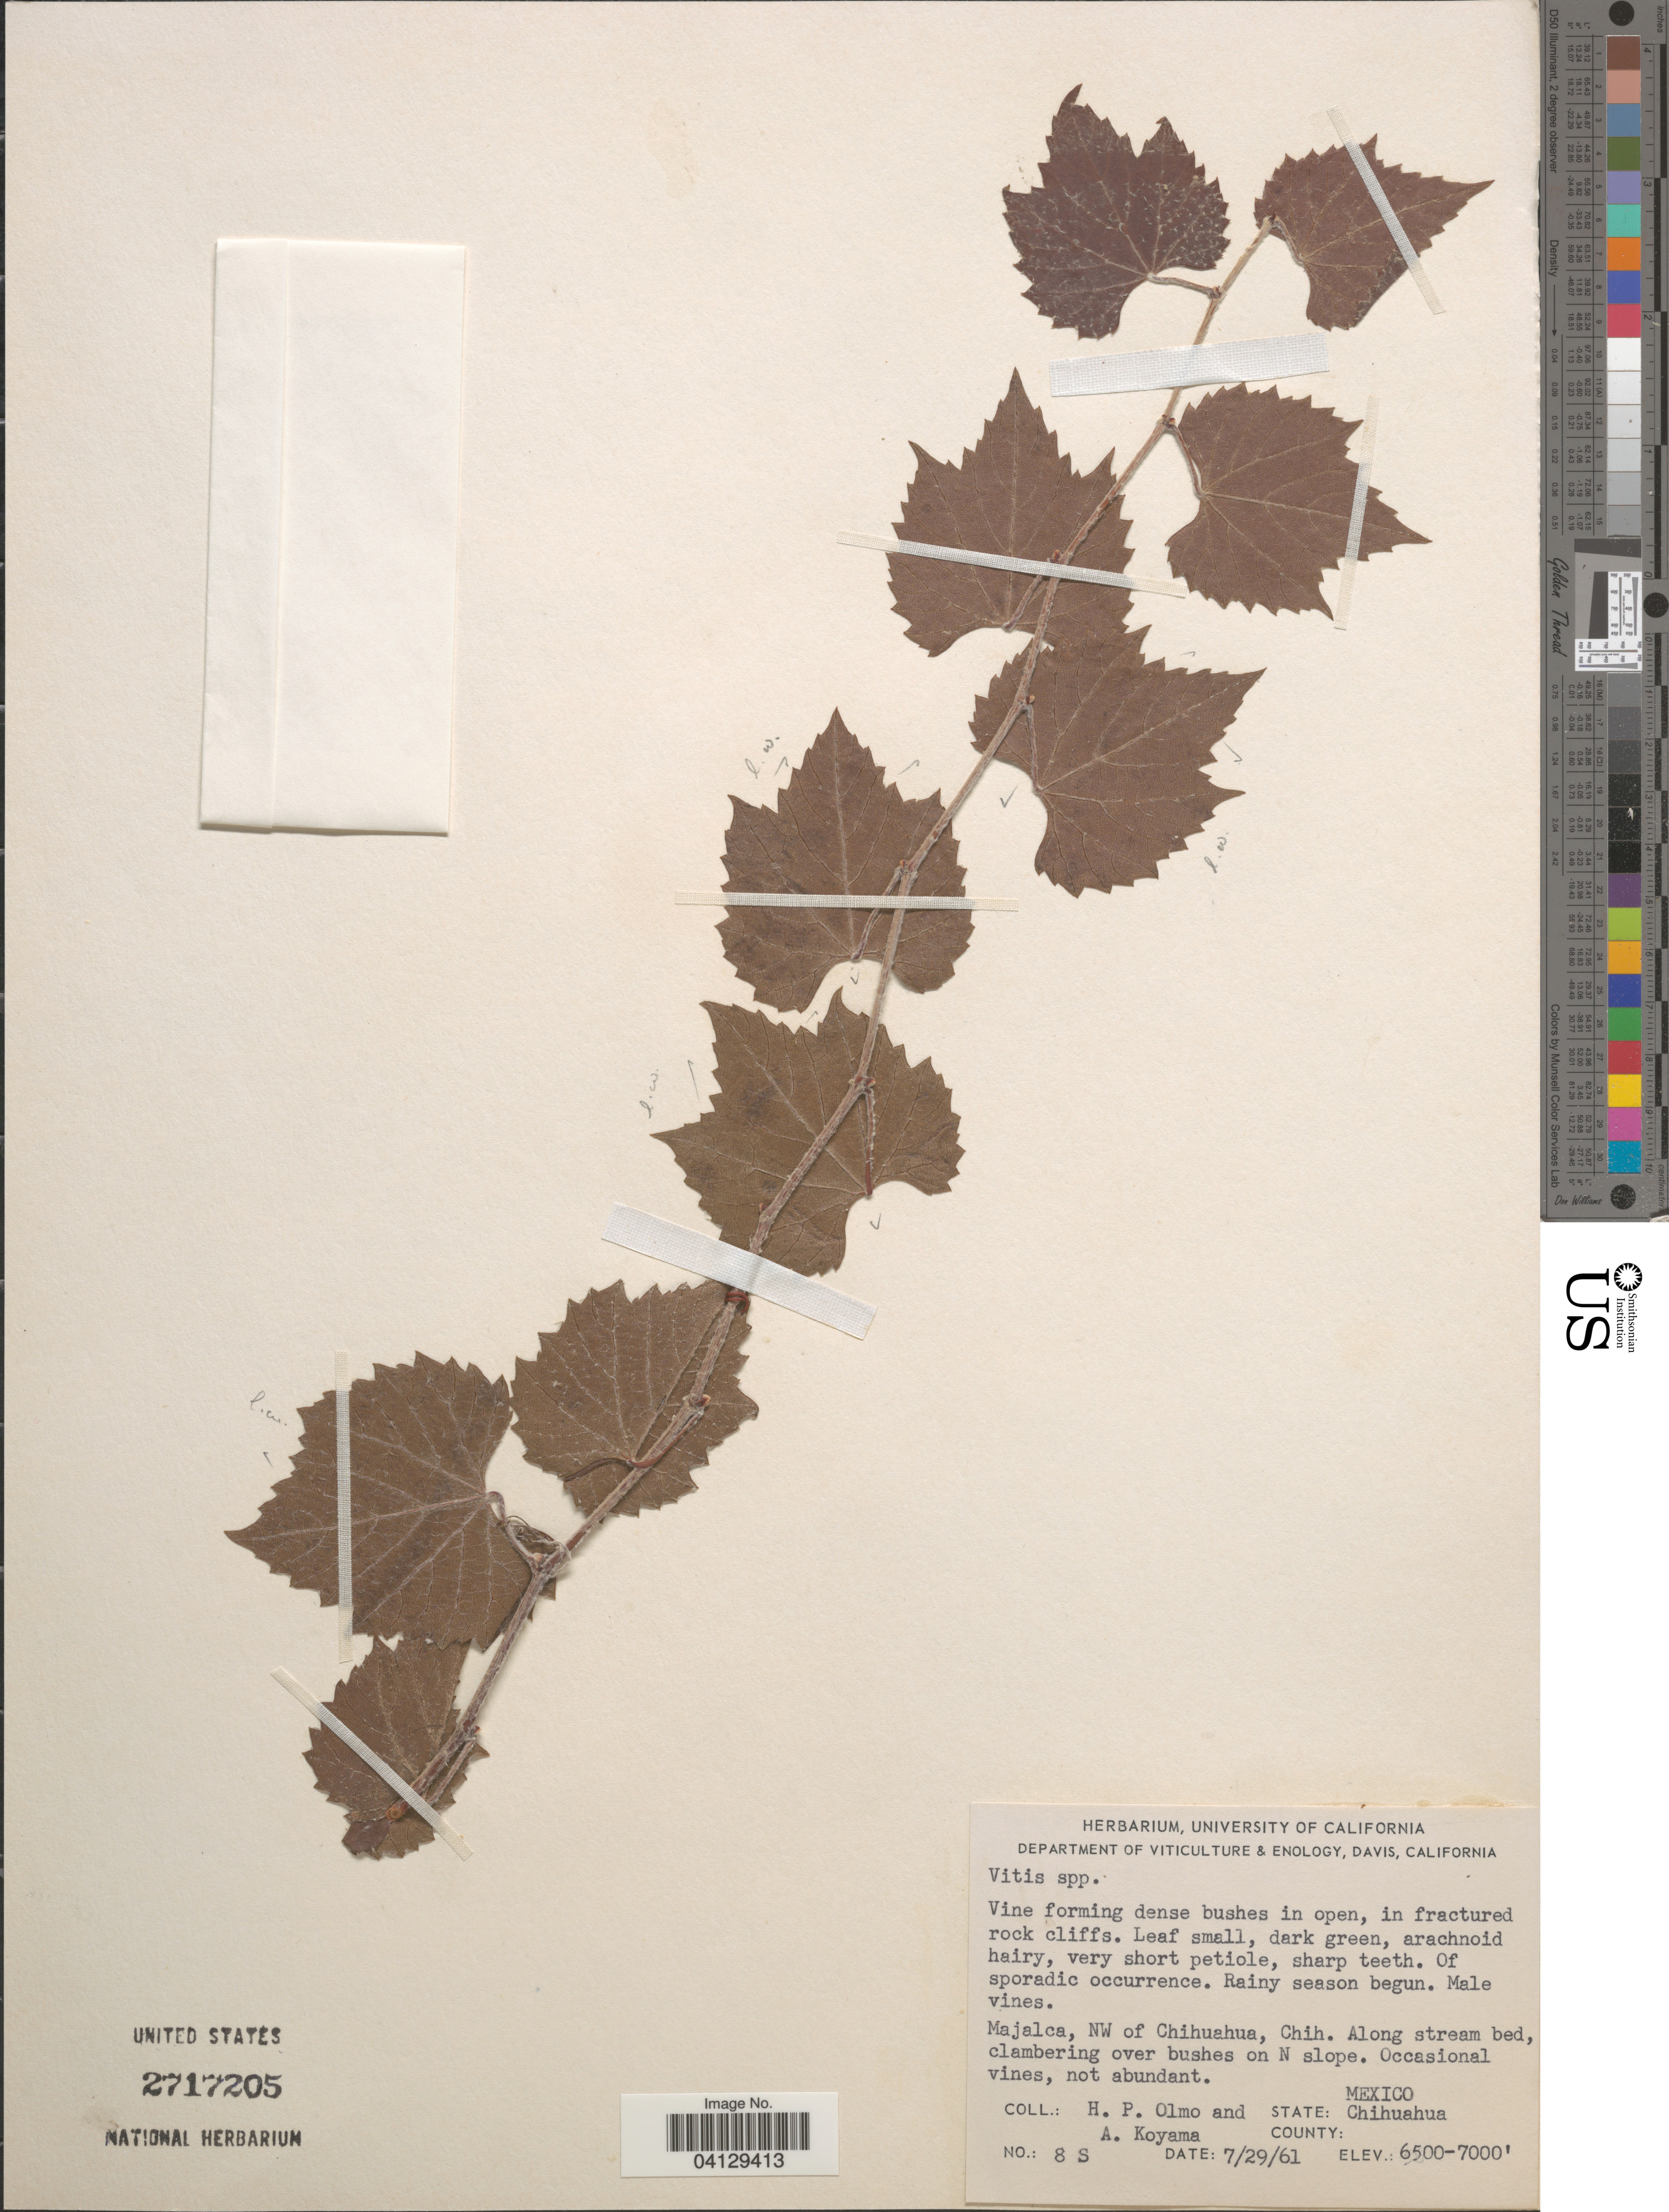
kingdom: Plantae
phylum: Tracheophyta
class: Magnoliopsida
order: Vitales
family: Vitaceae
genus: Vitis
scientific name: Vitis sp.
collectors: H. Olmo & A. Koyama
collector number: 8S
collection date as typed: Transcribed d/m/y: 29/7/61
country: Mexico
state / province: Chihuahua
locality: Majalca, NW of Chihuahua. Along stream bed, clambering over bushes on N slope.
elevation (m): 1981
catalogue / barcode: US 2717205